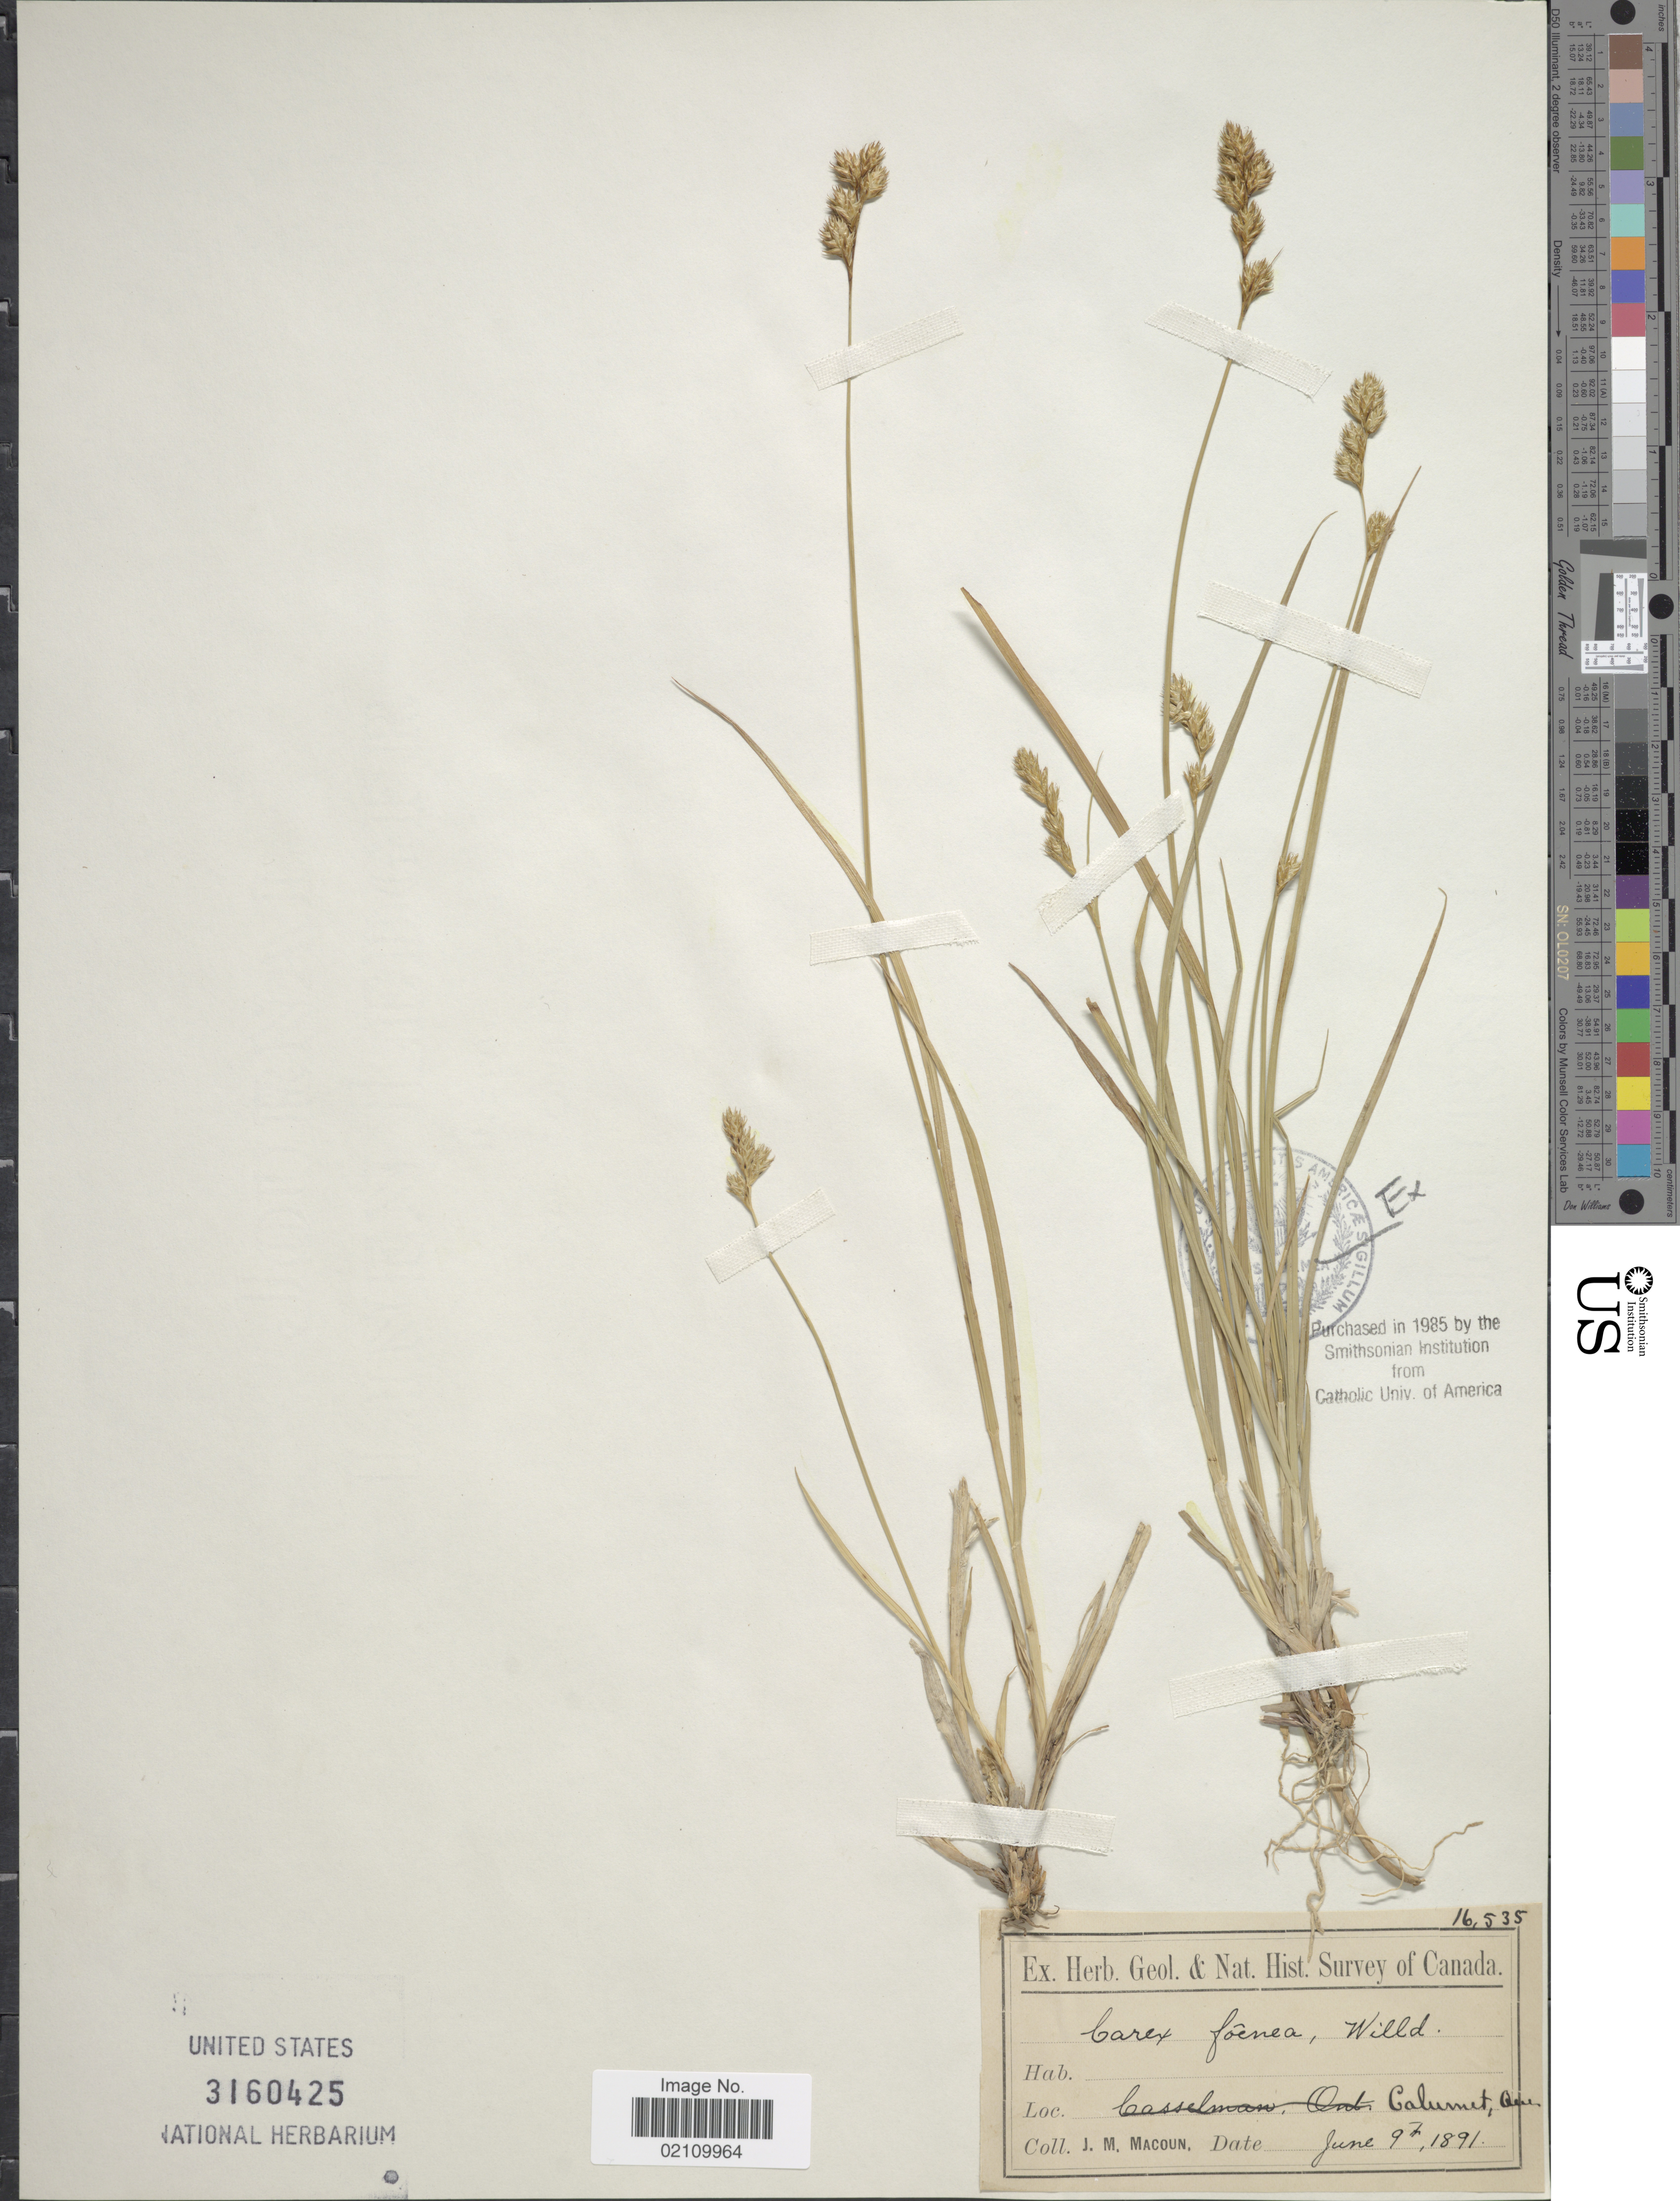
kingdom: Plantae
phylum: Tracheophyta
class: Liliopsida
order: Poales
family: Cyperaceae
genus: Carex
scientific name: Carex foenea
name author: Willd.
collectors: J. Macoun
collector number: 16535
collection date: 1891-06-09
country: Canada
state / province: Quebec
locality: Calcumet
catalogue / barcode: US 3160425